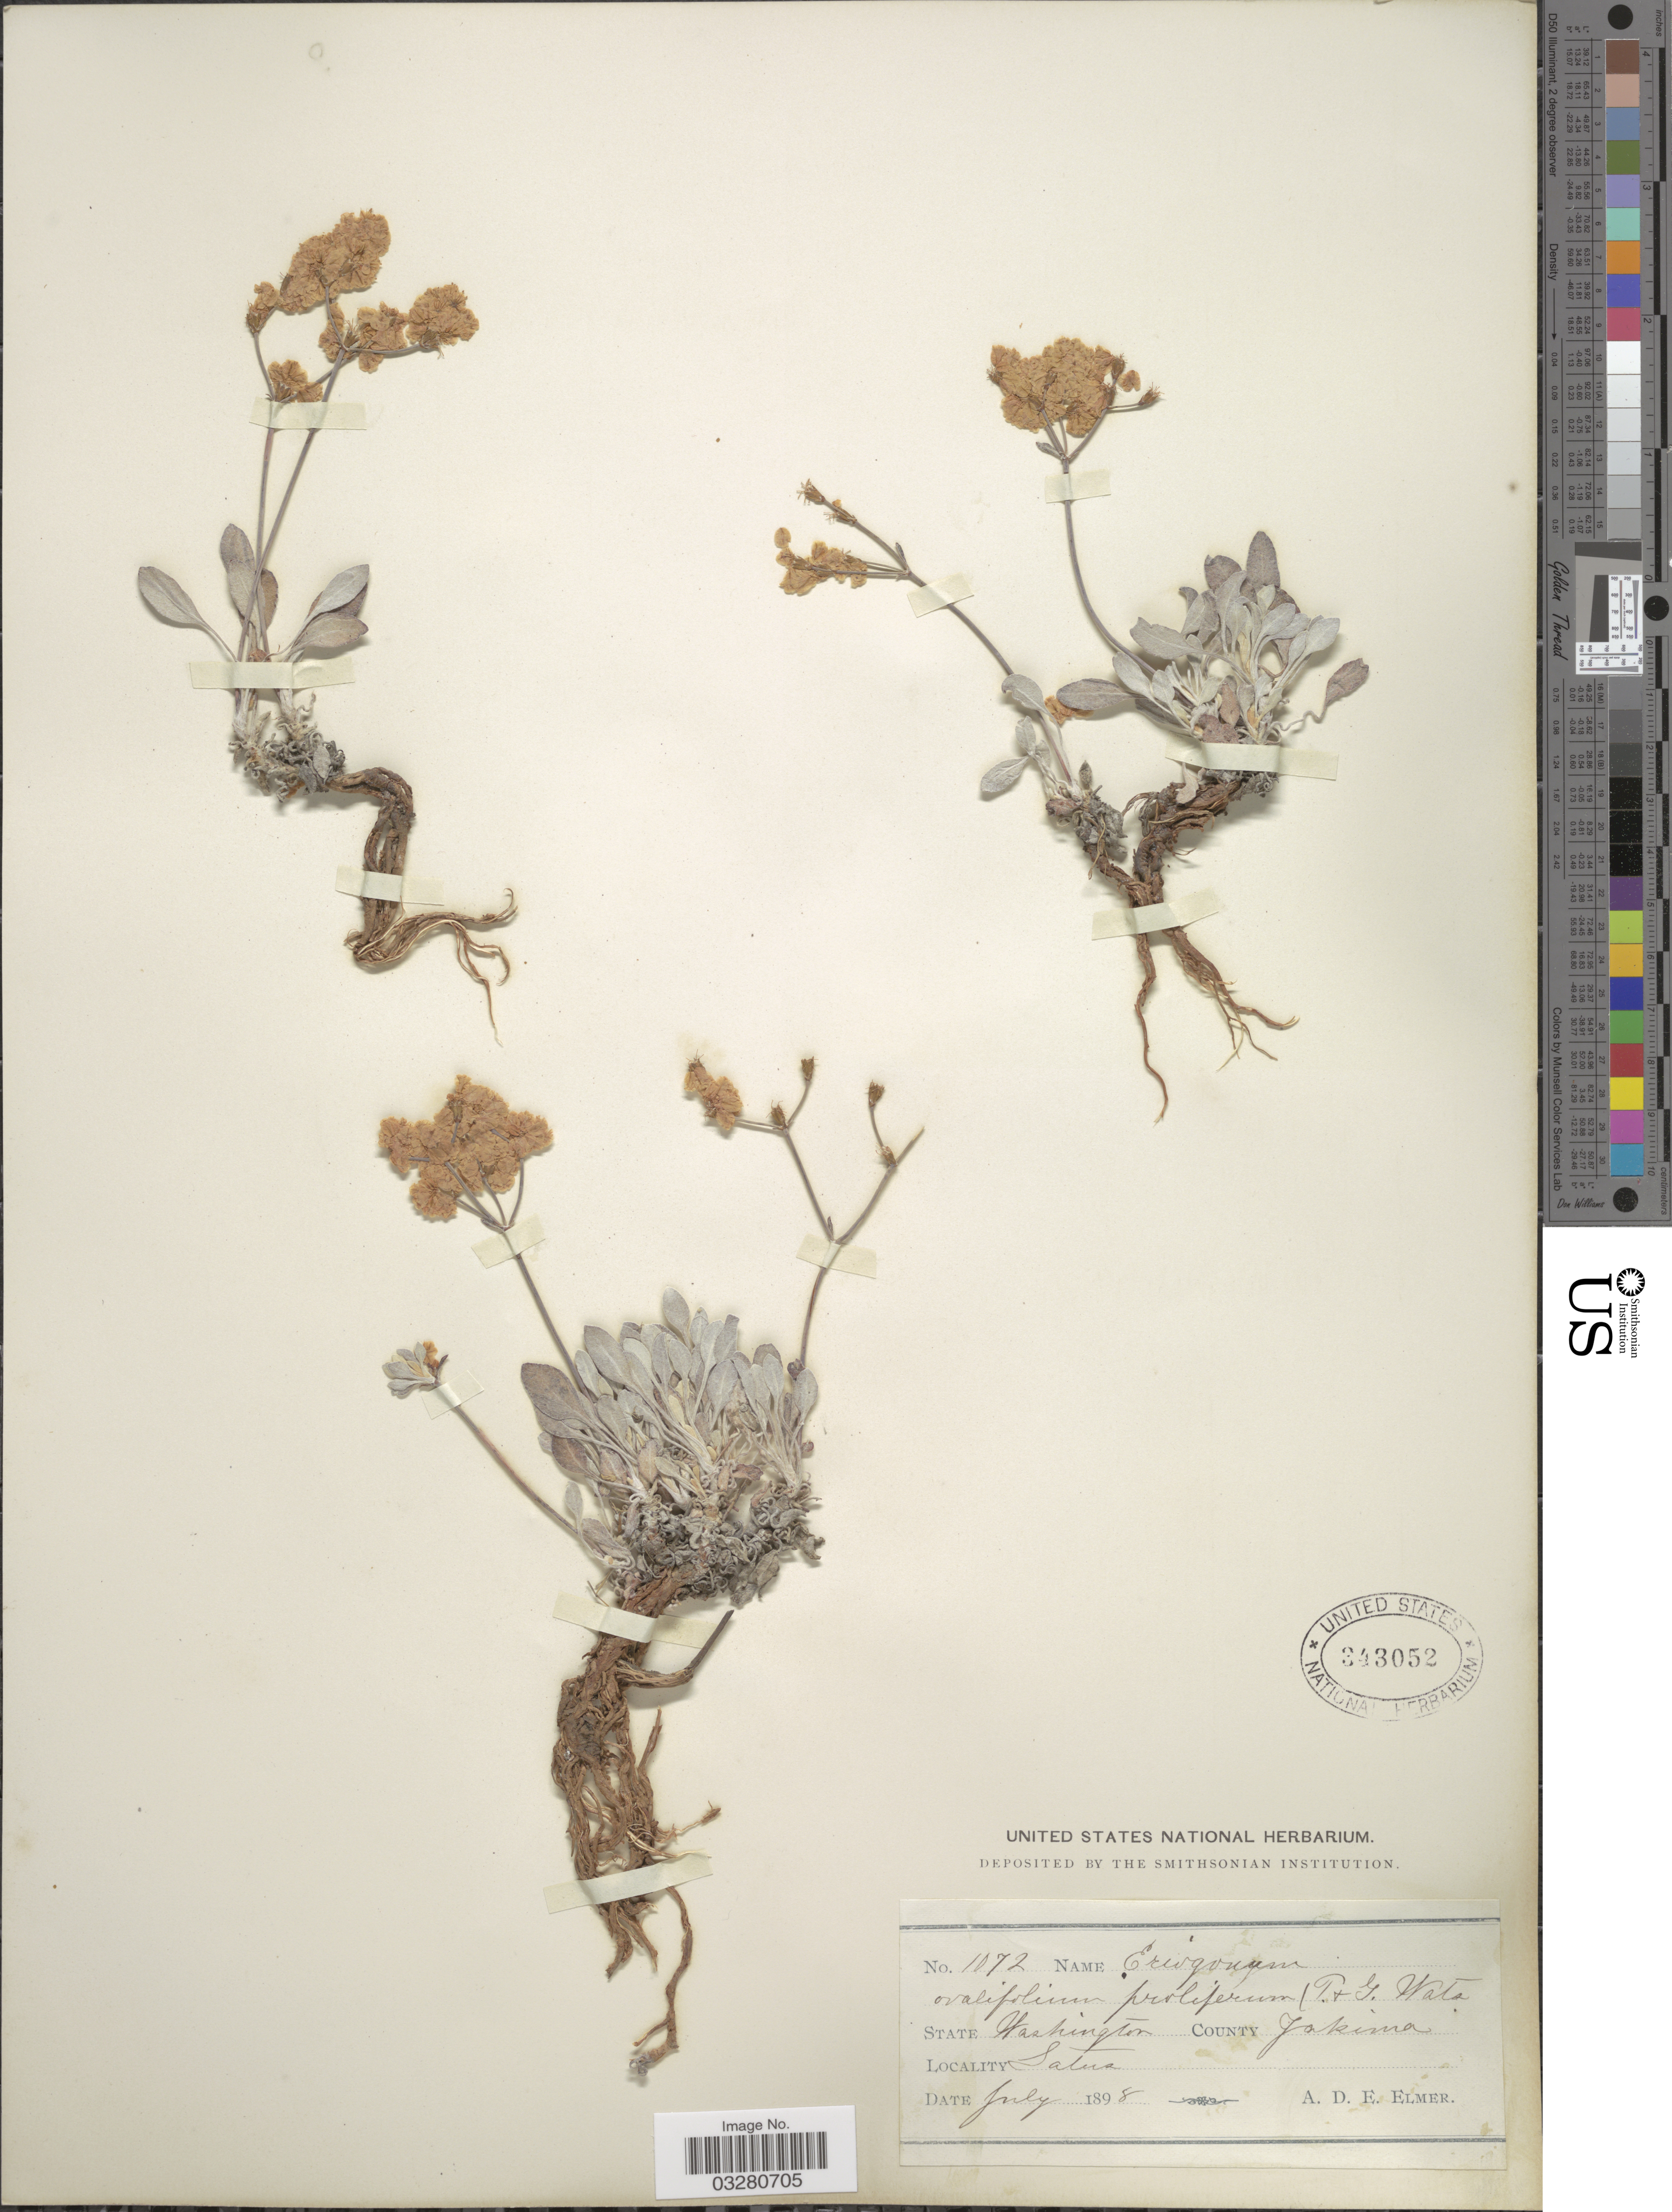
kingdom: Plantae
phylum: Tracheophyta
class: Magnoliopsida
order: Caryophyllales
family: Polygonaceae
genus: Eriogonum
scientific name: Eriogonum strictum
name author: Benth.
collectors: A. D. E. Elmer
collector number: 1072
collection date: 1898-07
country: United States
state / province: Washington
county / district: Yakima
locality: County Yakima. Satus.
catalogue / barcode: US 343052